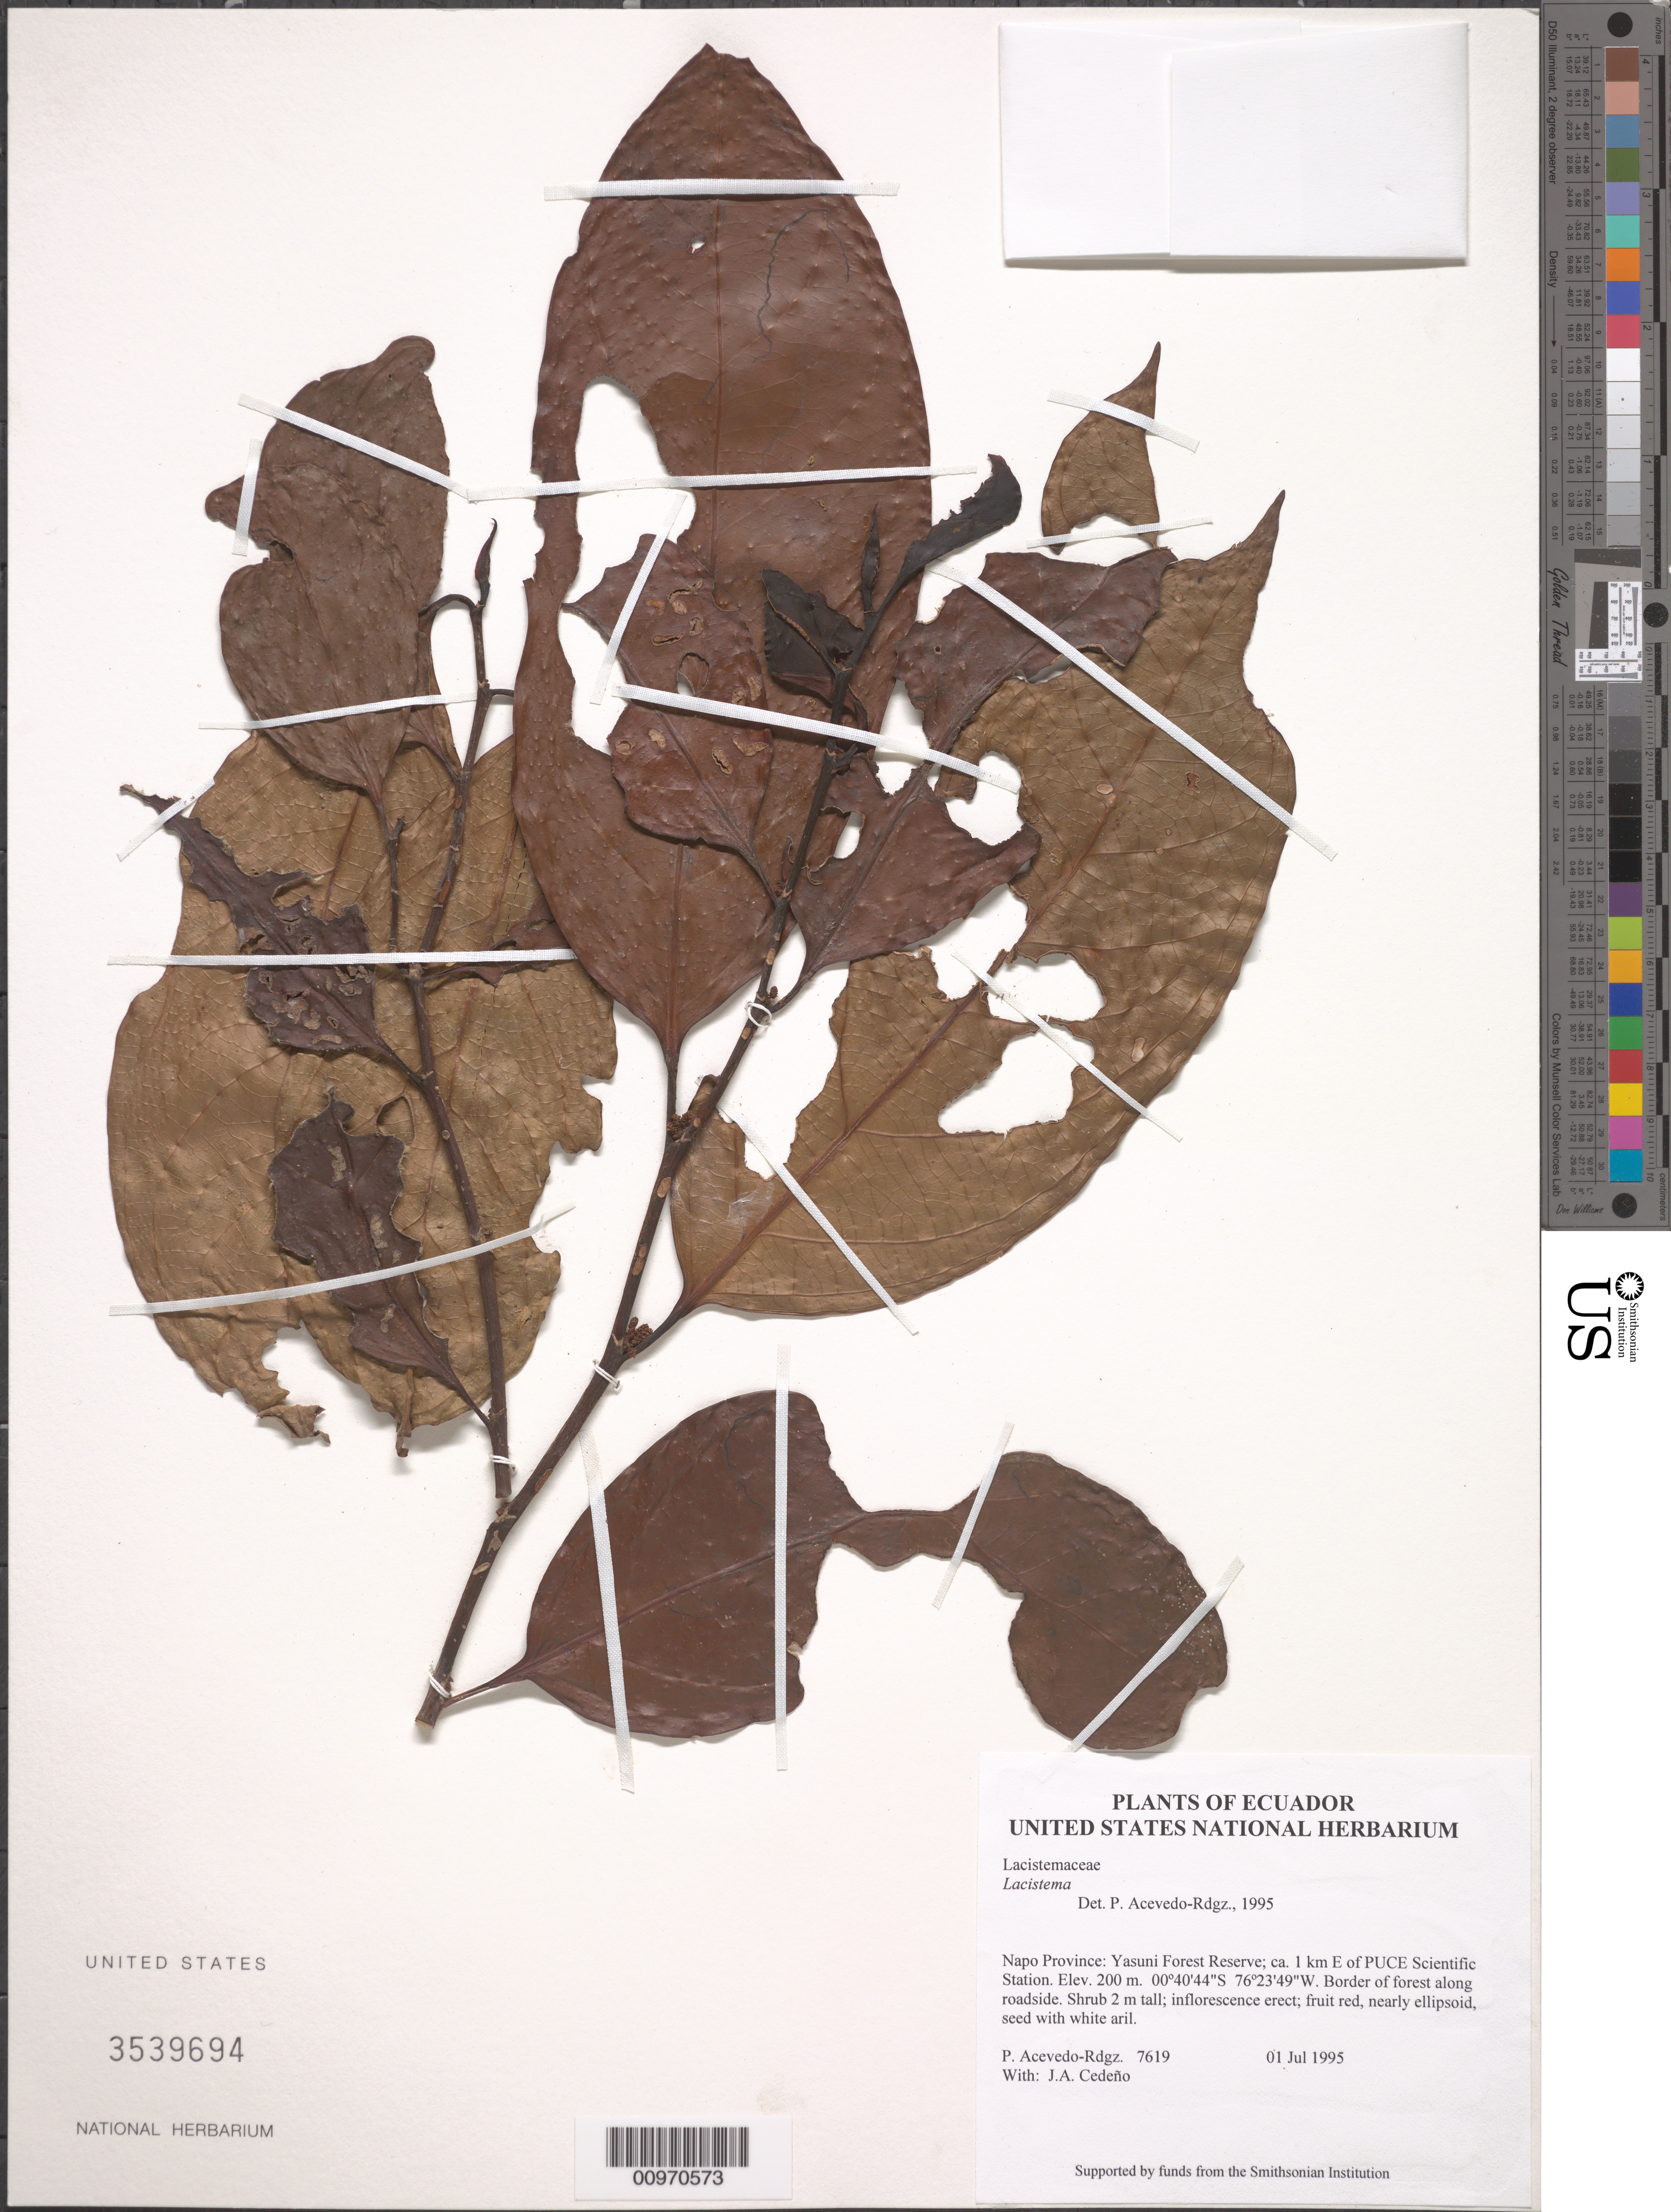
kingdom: Plantae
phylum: Tracheophyta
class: Magnoliopsida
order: Malpighiales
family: Lacistemataceae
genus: Lacistema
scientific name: Lacistema sp.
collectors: P. Acevedo-Rodr. & J. A. Cedeño M.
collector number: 7619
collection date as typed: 01 Jul 1995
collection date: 1995-07-01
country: Ecuador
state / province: Napo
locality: Napo Province: Yasuni Forest Reserve; ca. 1 km E of PUCE Scientific Station.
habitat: Border of forest along roadside.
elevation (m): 200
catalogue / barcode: US 3539694